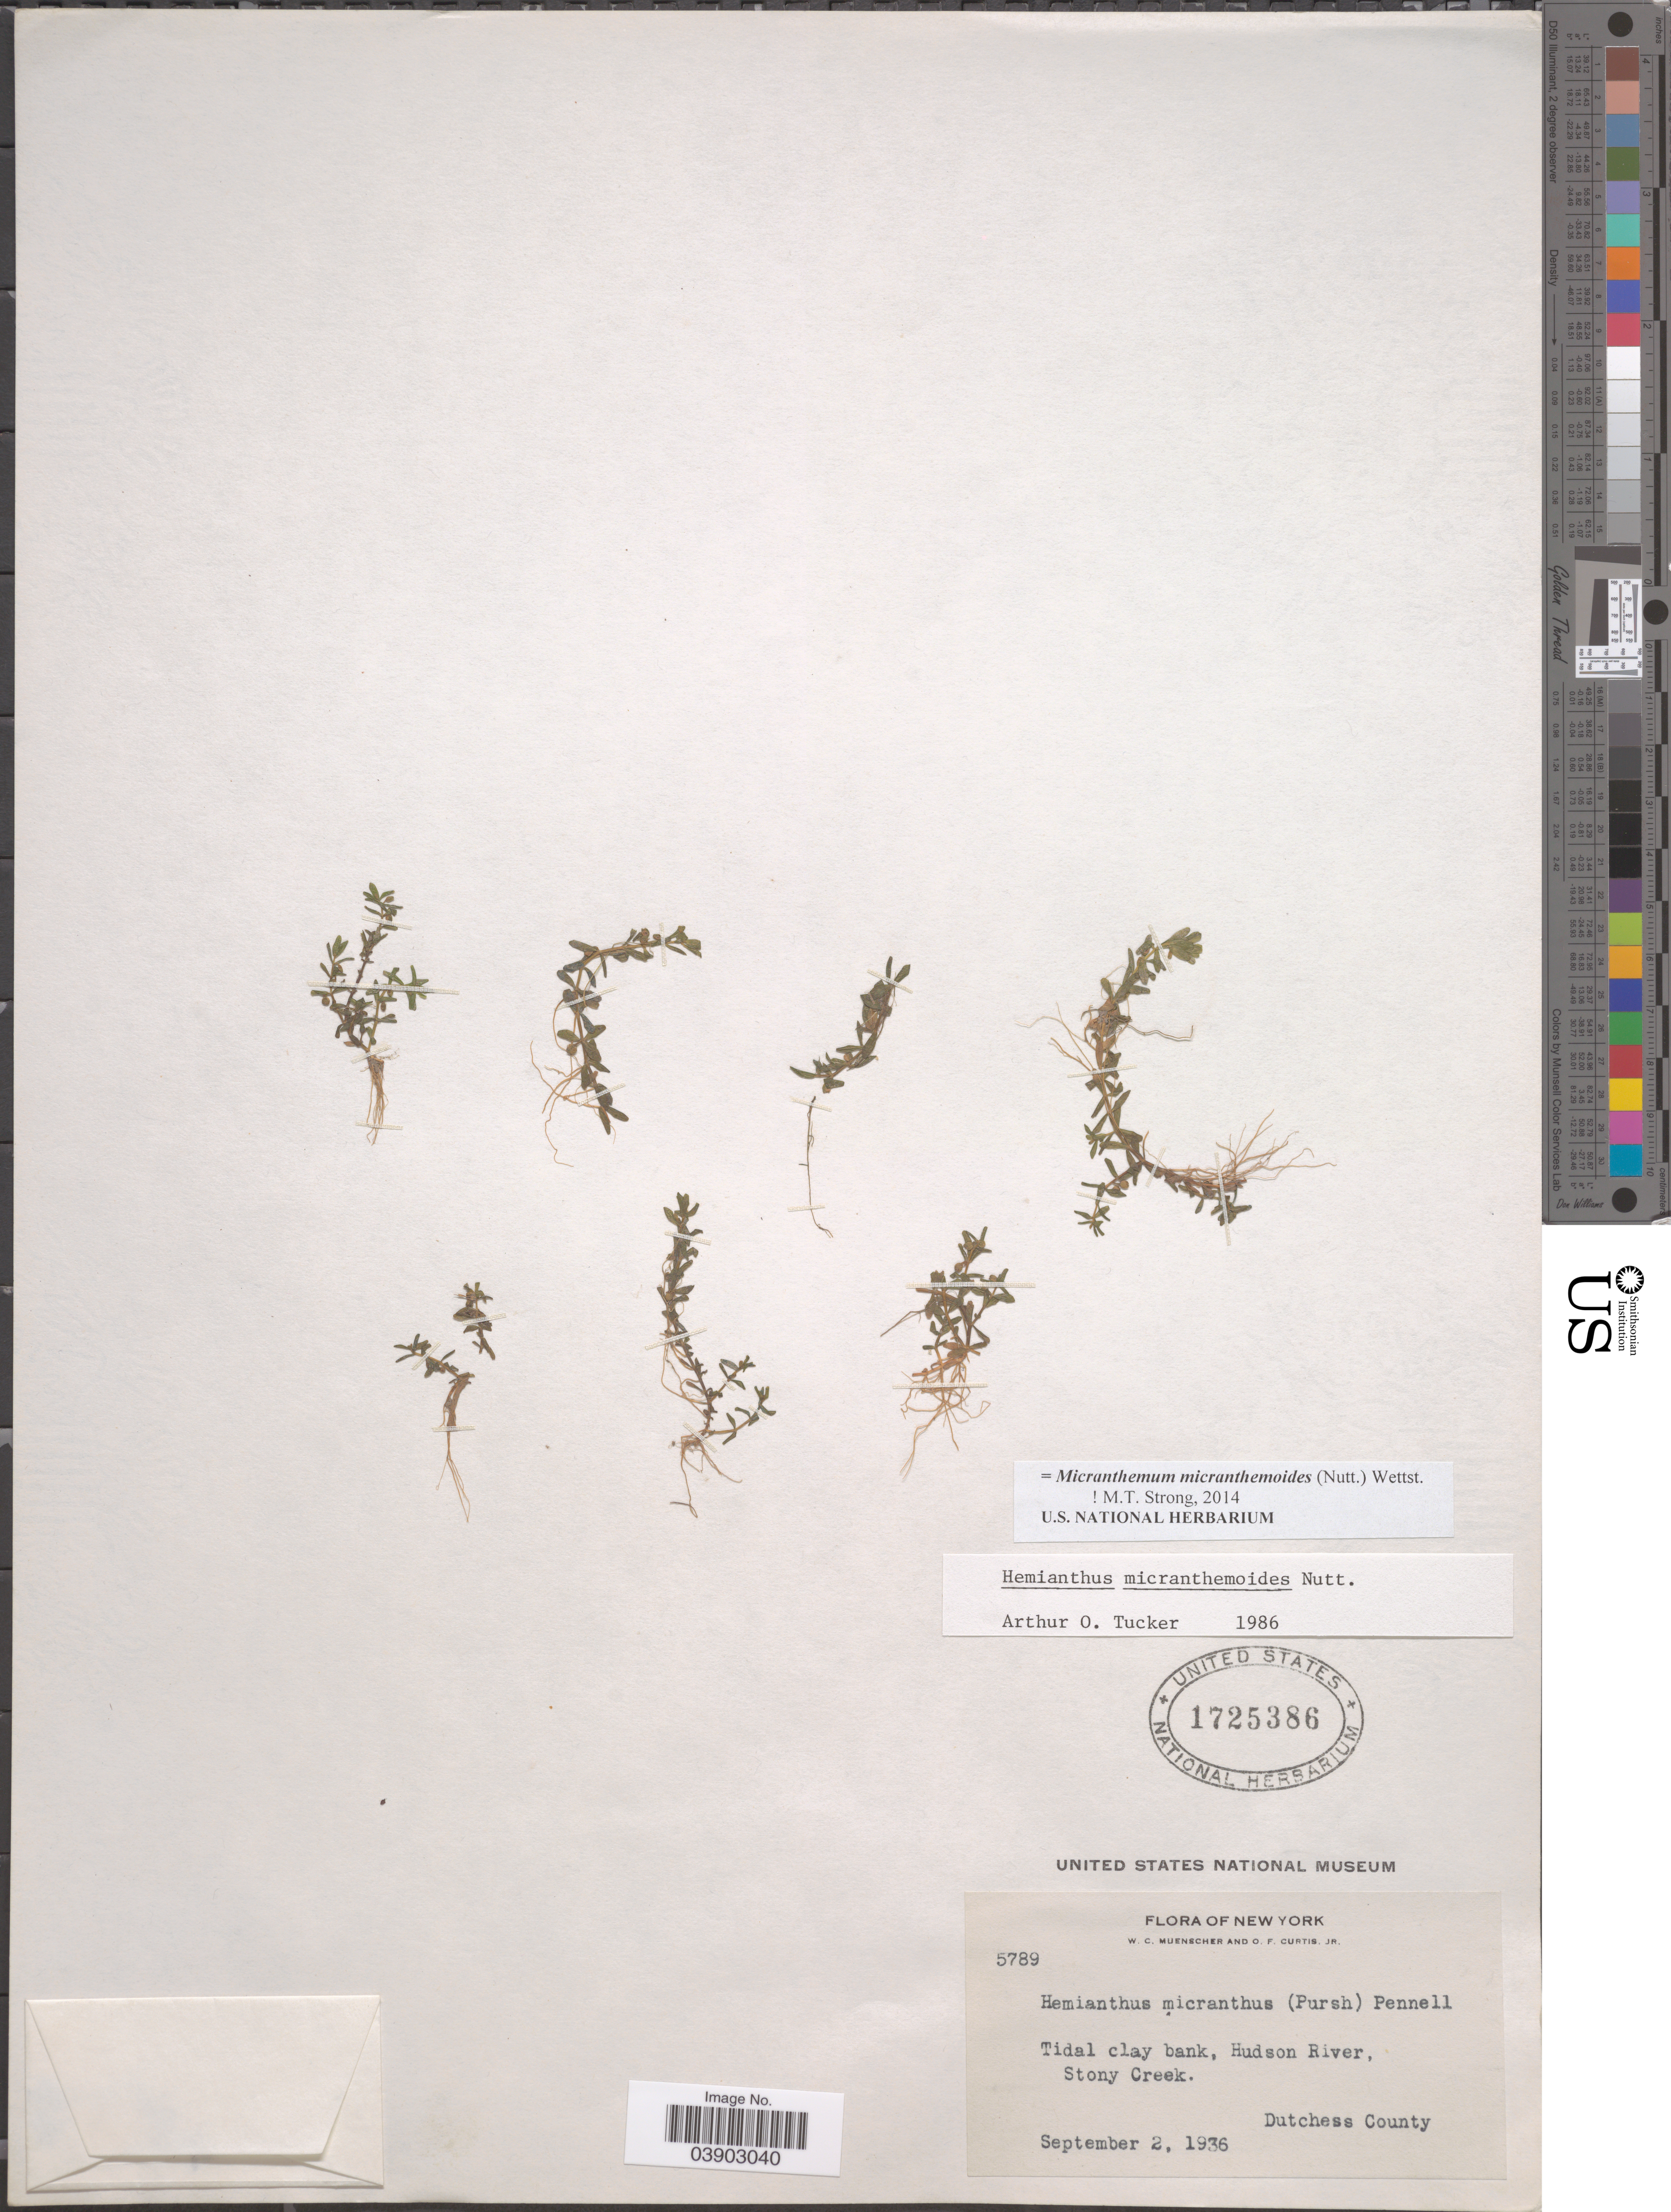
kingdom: Plantae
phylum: Tracheophyta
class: Magnoliopsida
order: Lamiales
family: Linderniaceae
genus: Micranthemum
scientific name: Micranthemum micranthemoides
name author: Nutt.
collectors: W. Muenscher & O. Curtis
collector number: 5789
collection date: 1936-09-02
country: United States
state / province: New York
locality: Hudson River, Stony Creek. Dutchess County.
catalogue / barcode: US 1725386